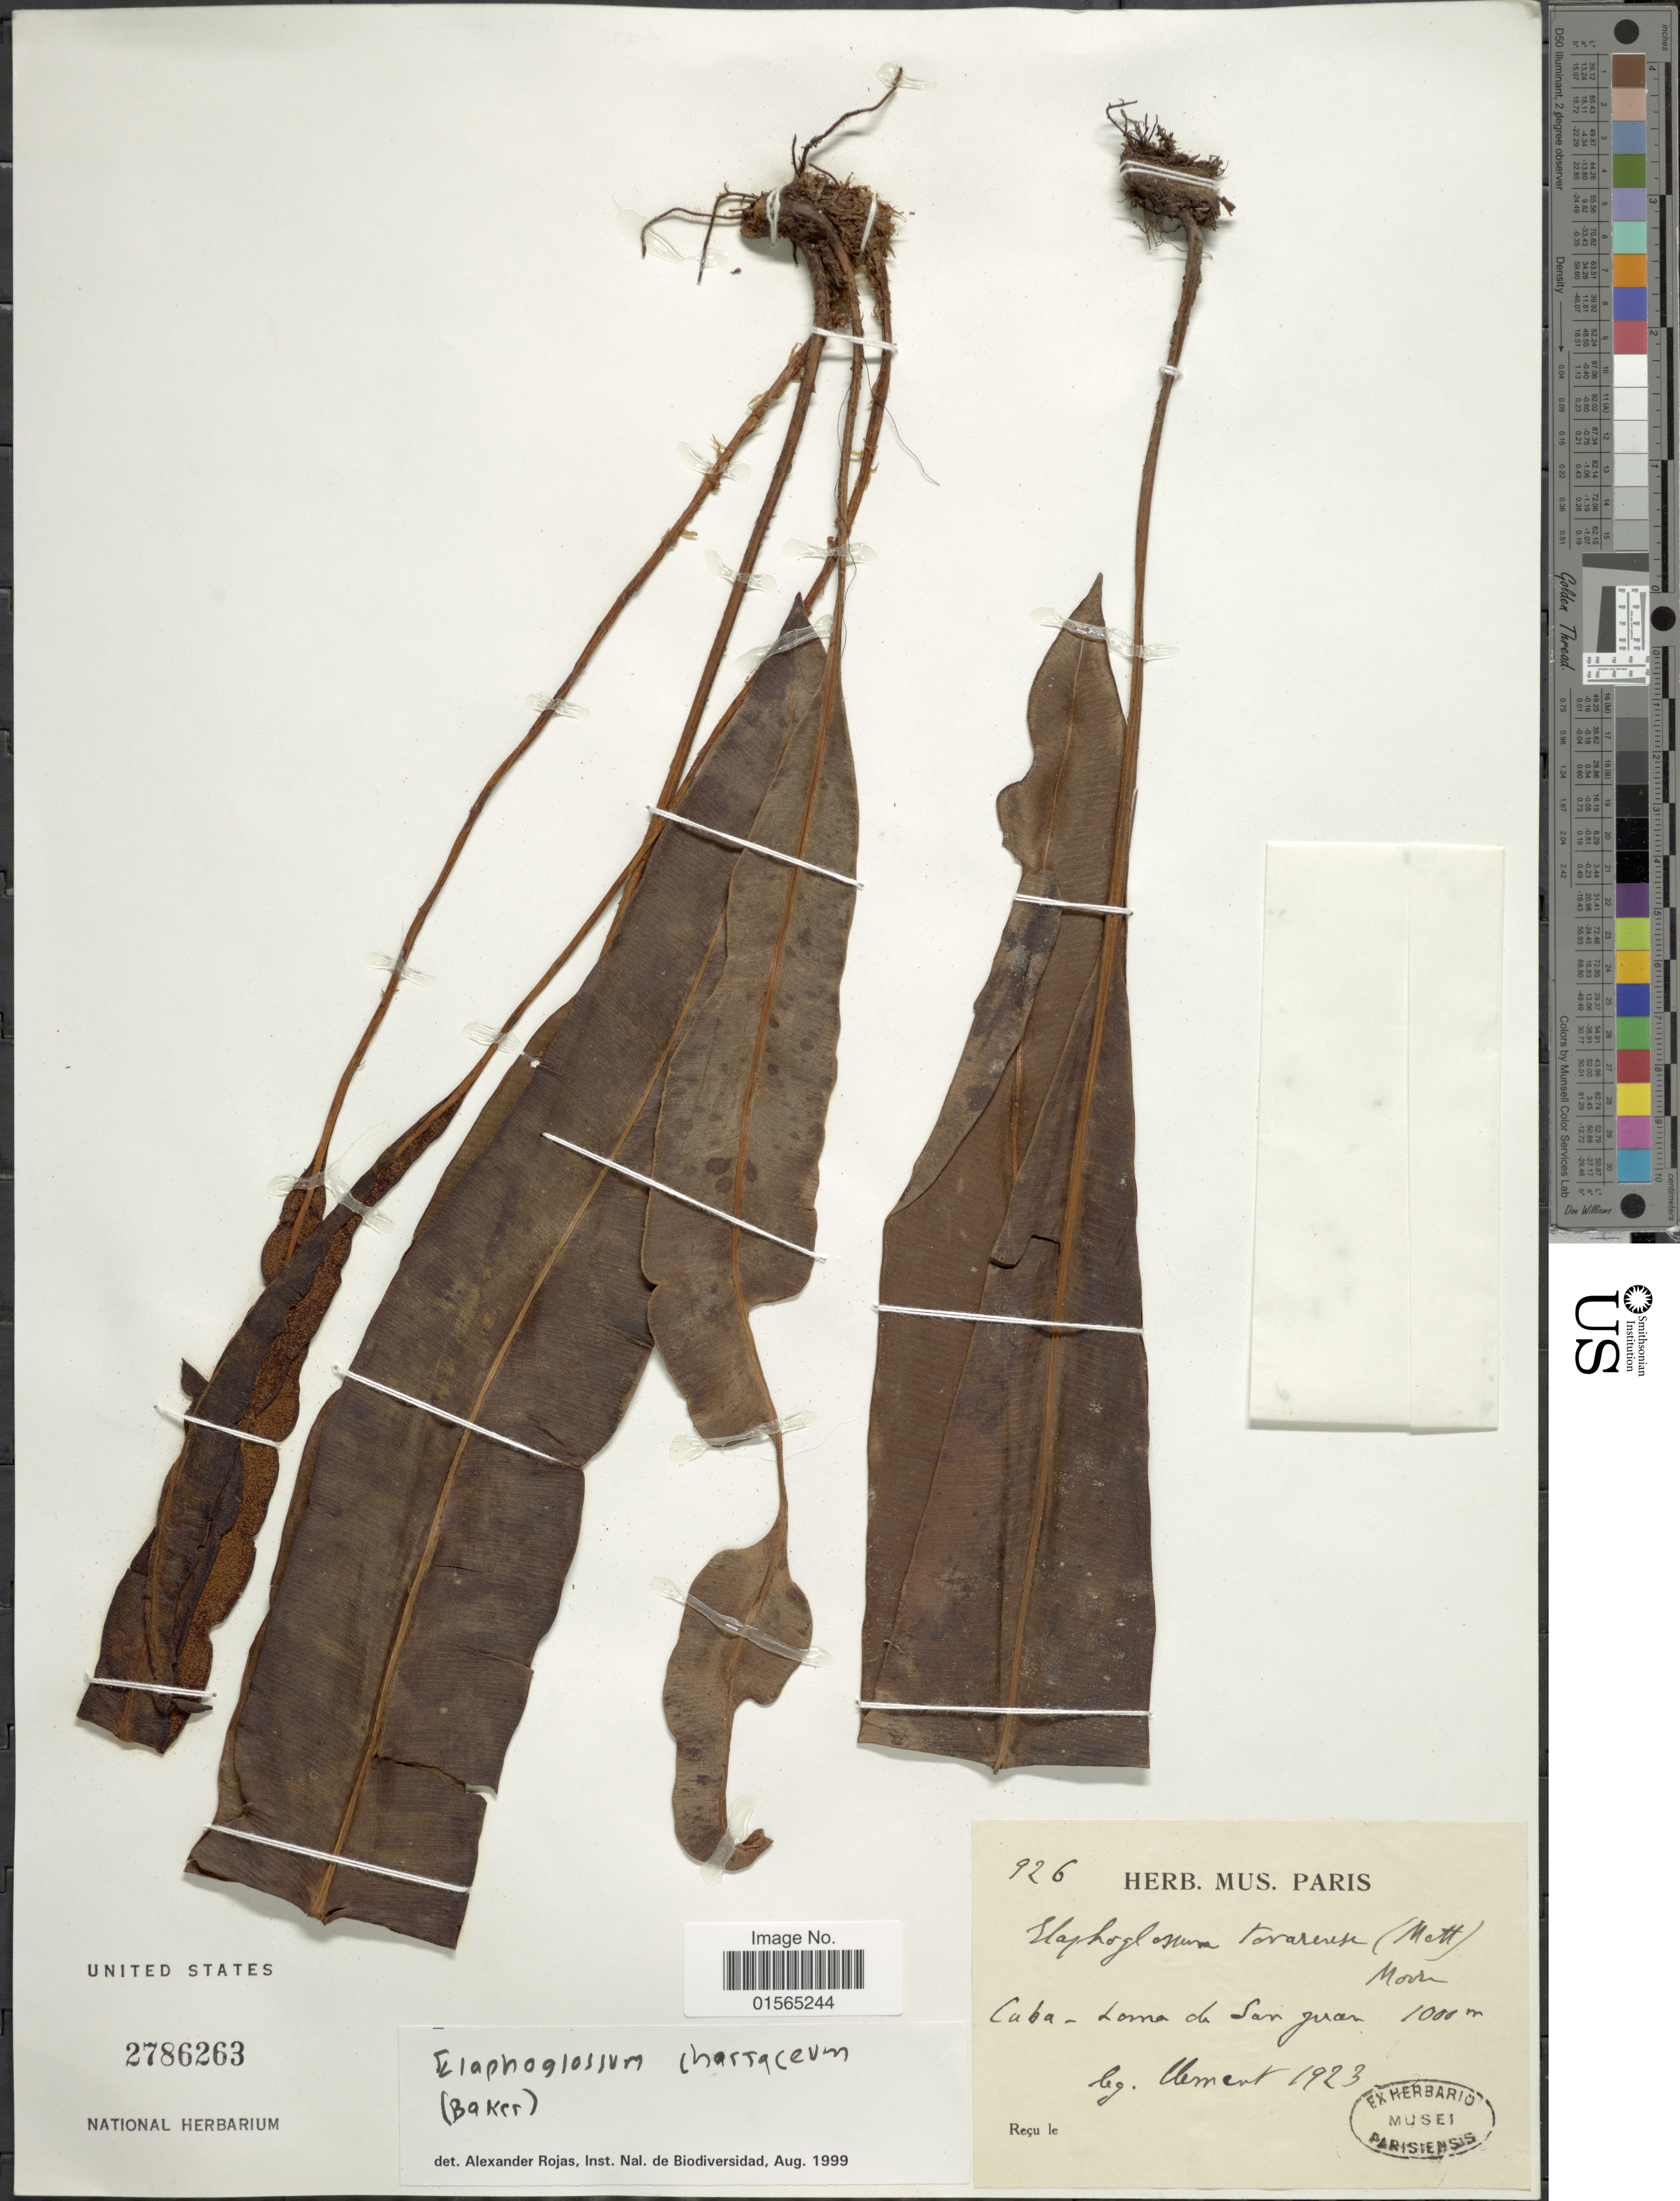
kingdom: Plantae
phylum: Tracheophyta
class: Polypodiopsida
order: Polypodiales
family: Dryopteridaceae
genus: Elaphoglossum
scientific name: Elaphoglossum chartaceum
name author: (Baker ex Jenman) C. Chr.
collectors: -. Clement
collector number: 926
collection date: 1923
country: Cuba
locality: Loma de San Juan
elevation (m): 1000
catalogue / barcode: US 2786263